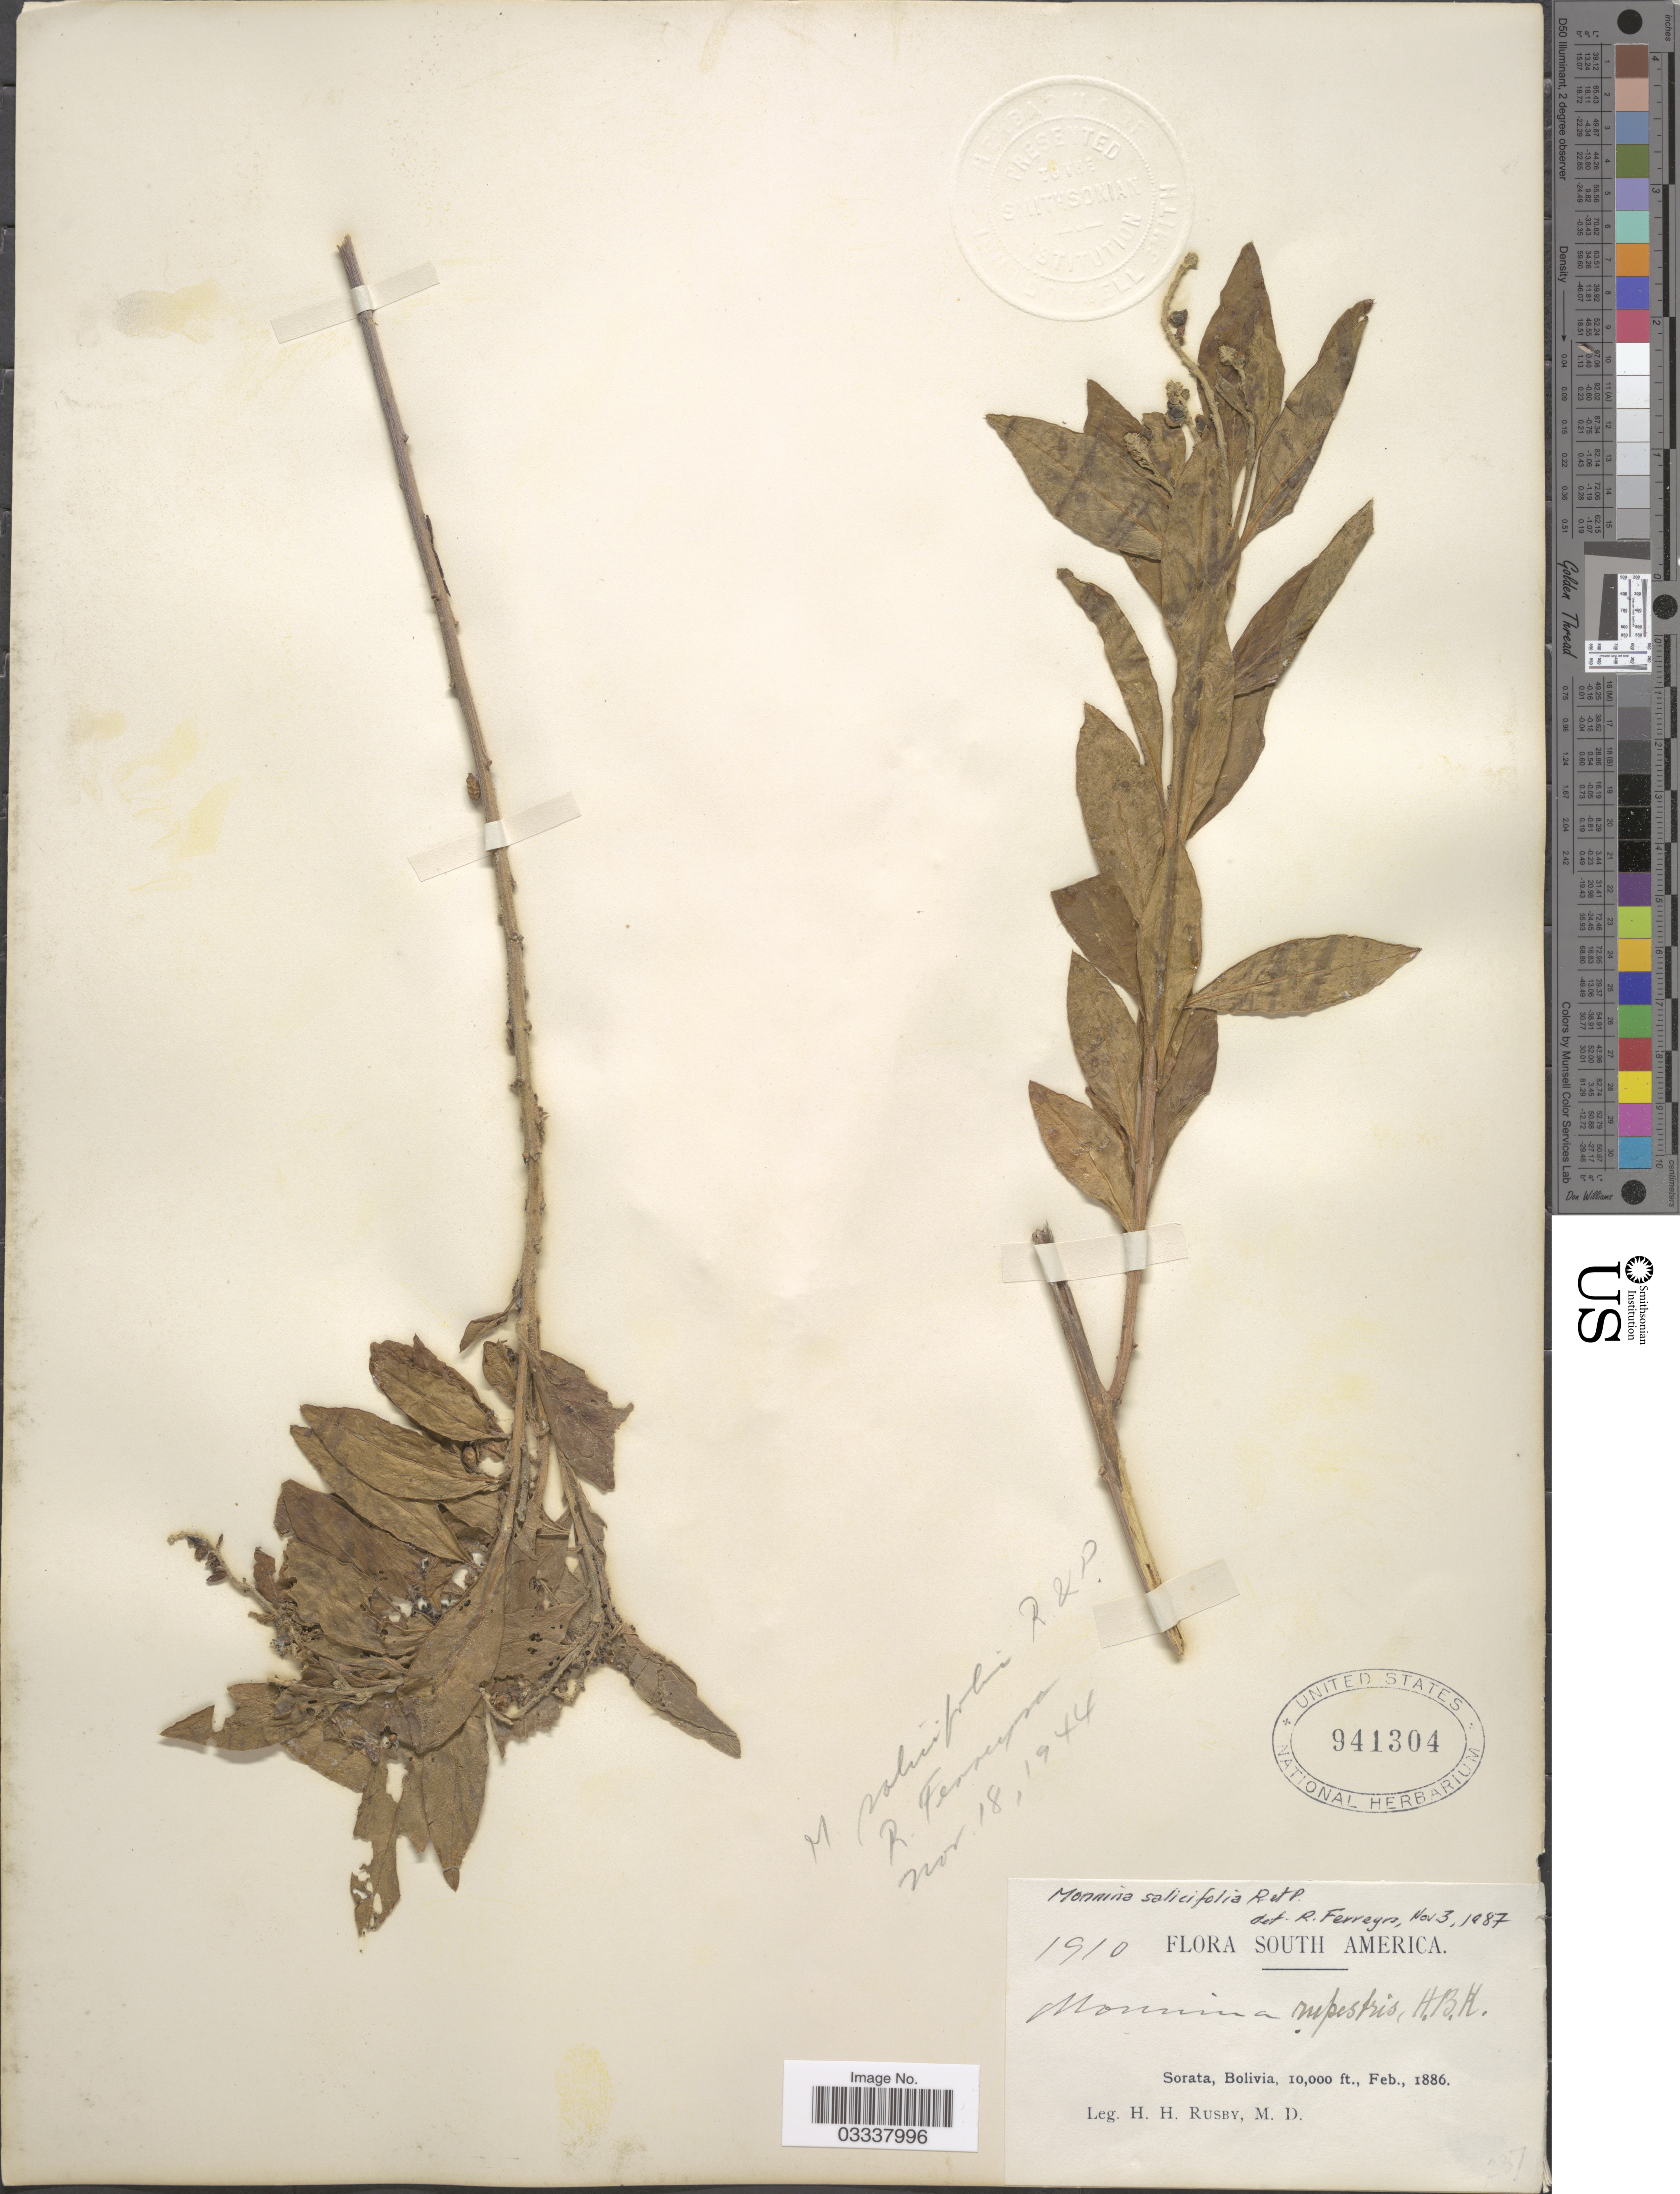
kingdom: Plantae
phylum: Tracheophyta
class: Magnoliopsida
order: Fabales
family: Polygalaceae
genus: Monnina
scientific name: Monnina salicifolia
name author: Ruiz & Pav.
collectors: H. H. Rusby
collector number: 1910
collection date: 1886-02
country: Bolivia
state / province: La Páz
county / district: Larecaja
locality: Sorata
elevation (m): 3048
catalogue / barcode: US 941304